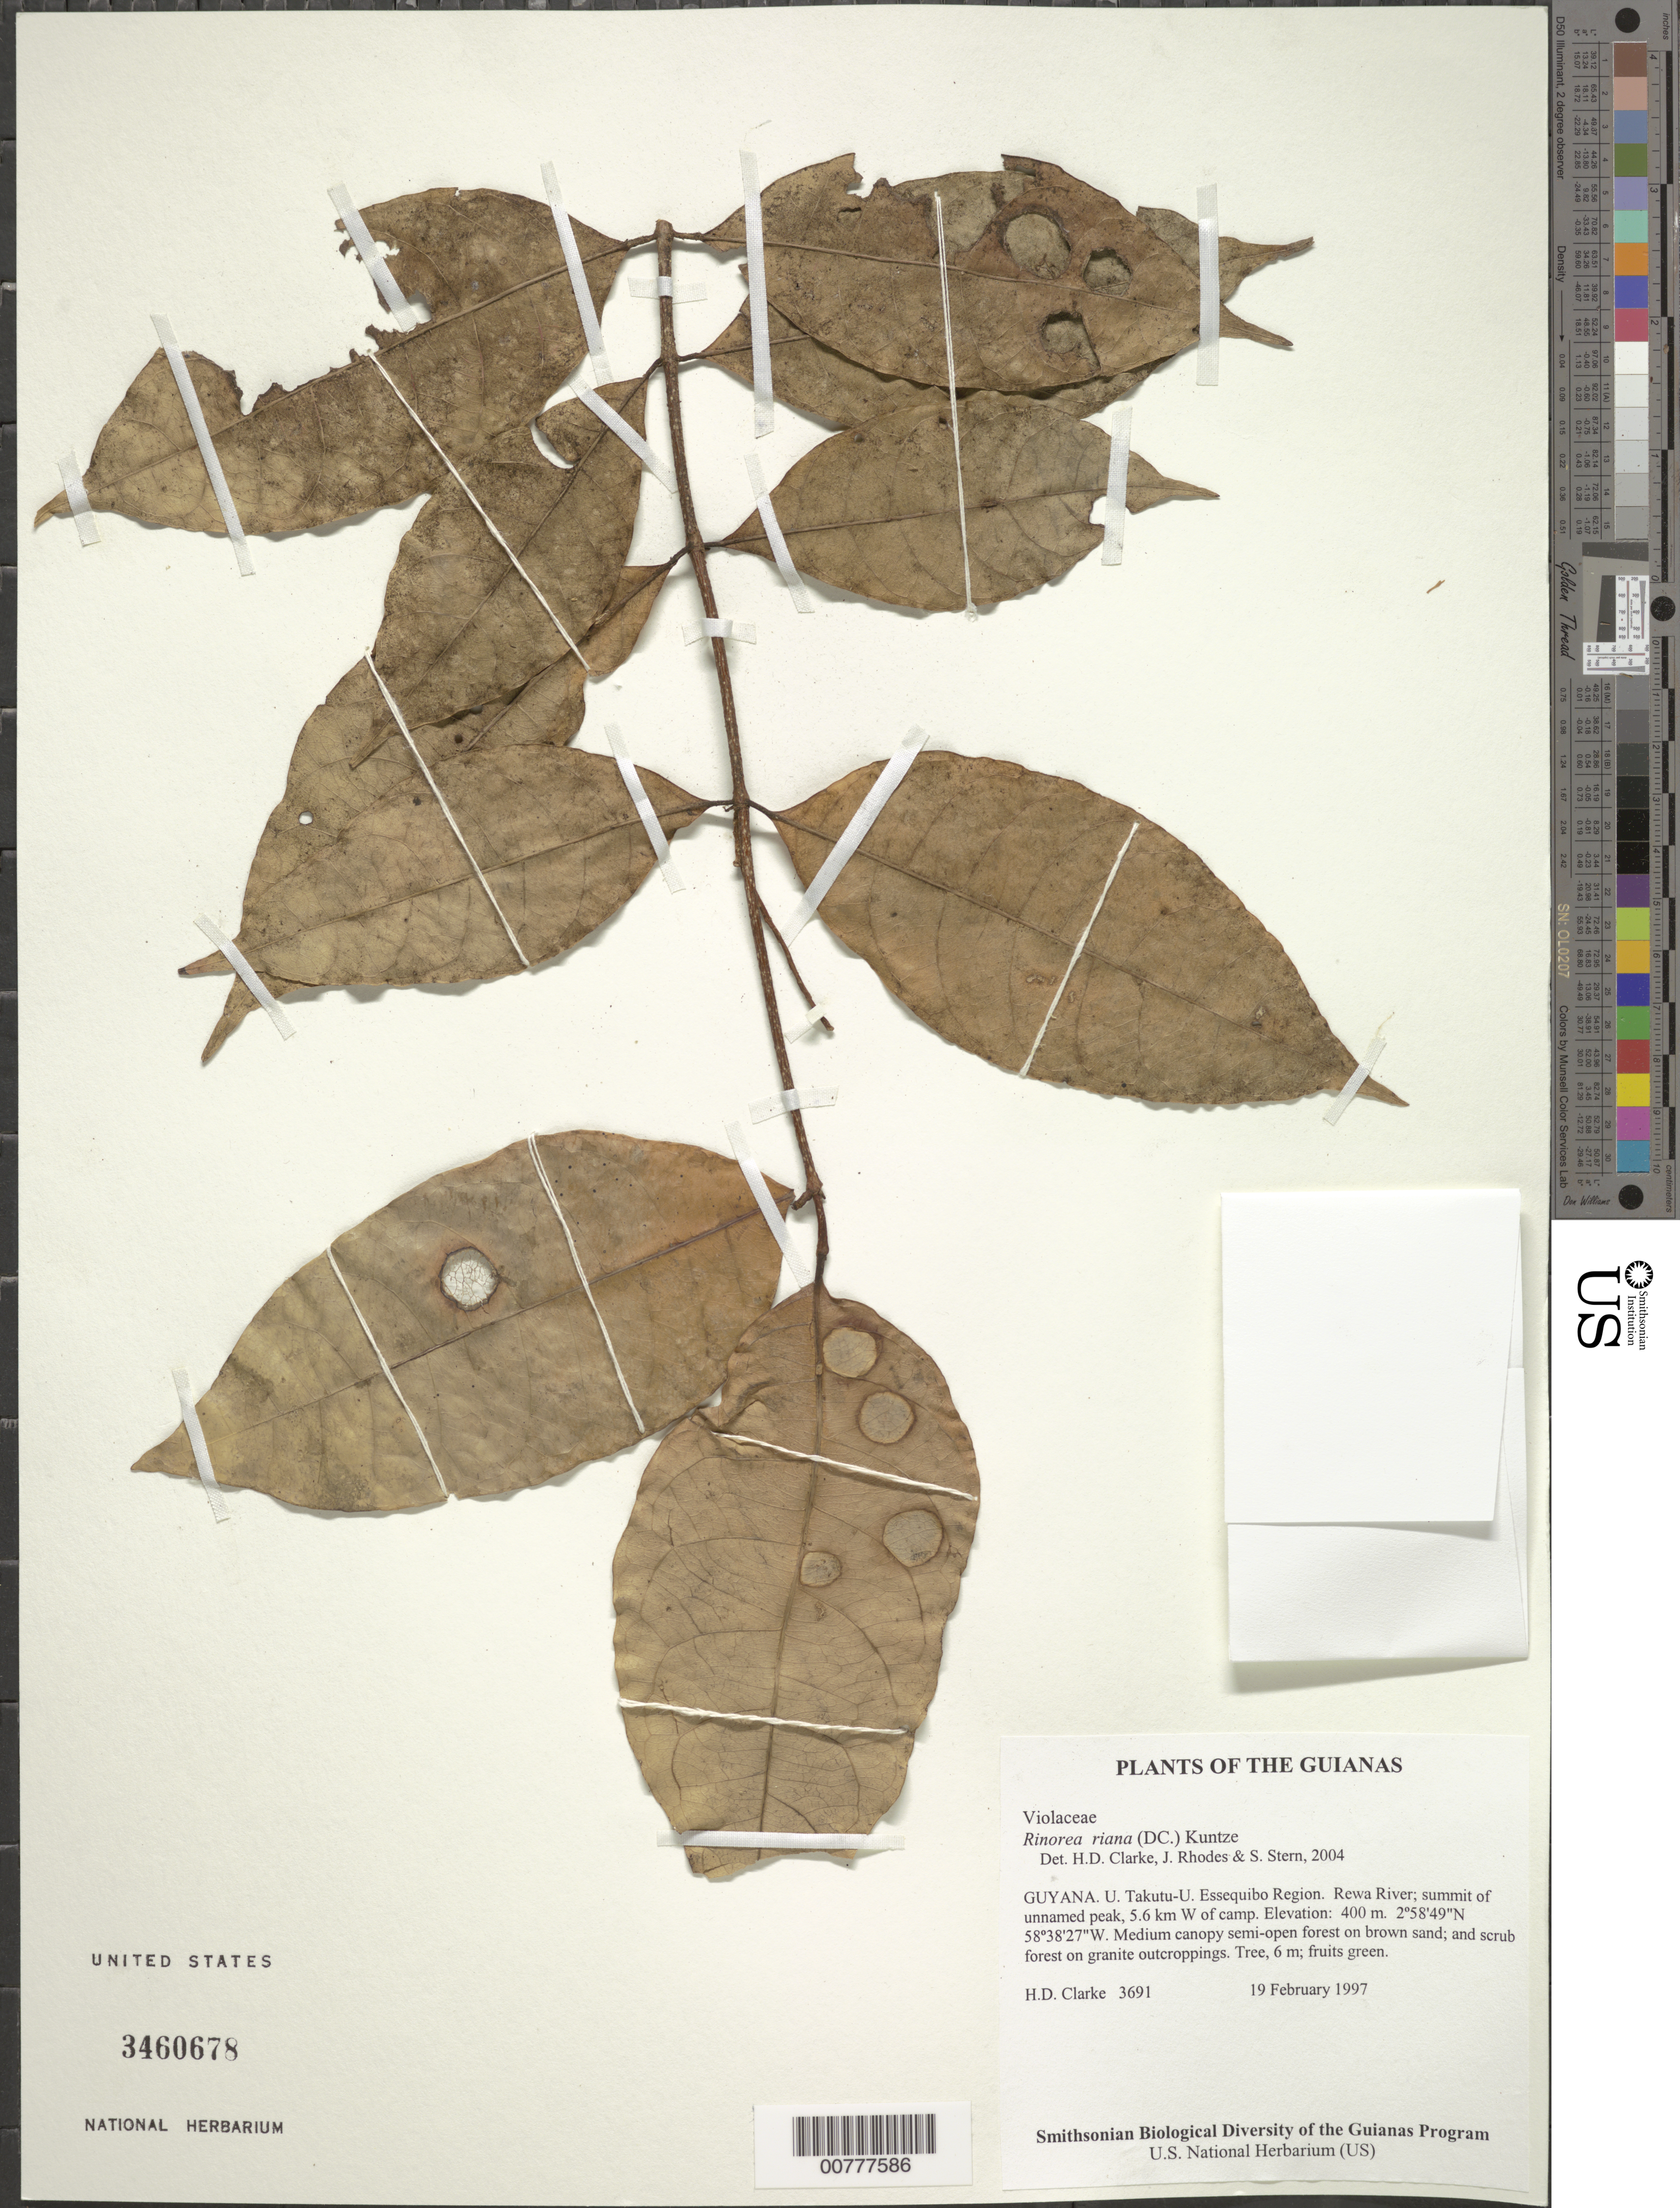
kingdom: Plantae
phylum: Tracheophyta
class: Magnoliopsida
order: Malpighiales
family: Violaceae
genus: Rinorea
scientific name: Rinorea riana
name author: Kuntze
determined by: Clarke, H. D.; Rhodes, J.; Stern, S. R.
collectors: H. D. Clarke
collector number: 3691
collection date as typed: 19 February 1997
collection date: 1997-02-19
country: Guyana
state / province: U. Takutu-U. Essequibo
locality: Rewa River; summit of unnamed peak, 5.6 km W of camp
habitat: Medium canopy semi-open forest on brown sand; and scrub forest on granite outcroppings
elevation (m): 400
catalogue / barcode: US 3460678